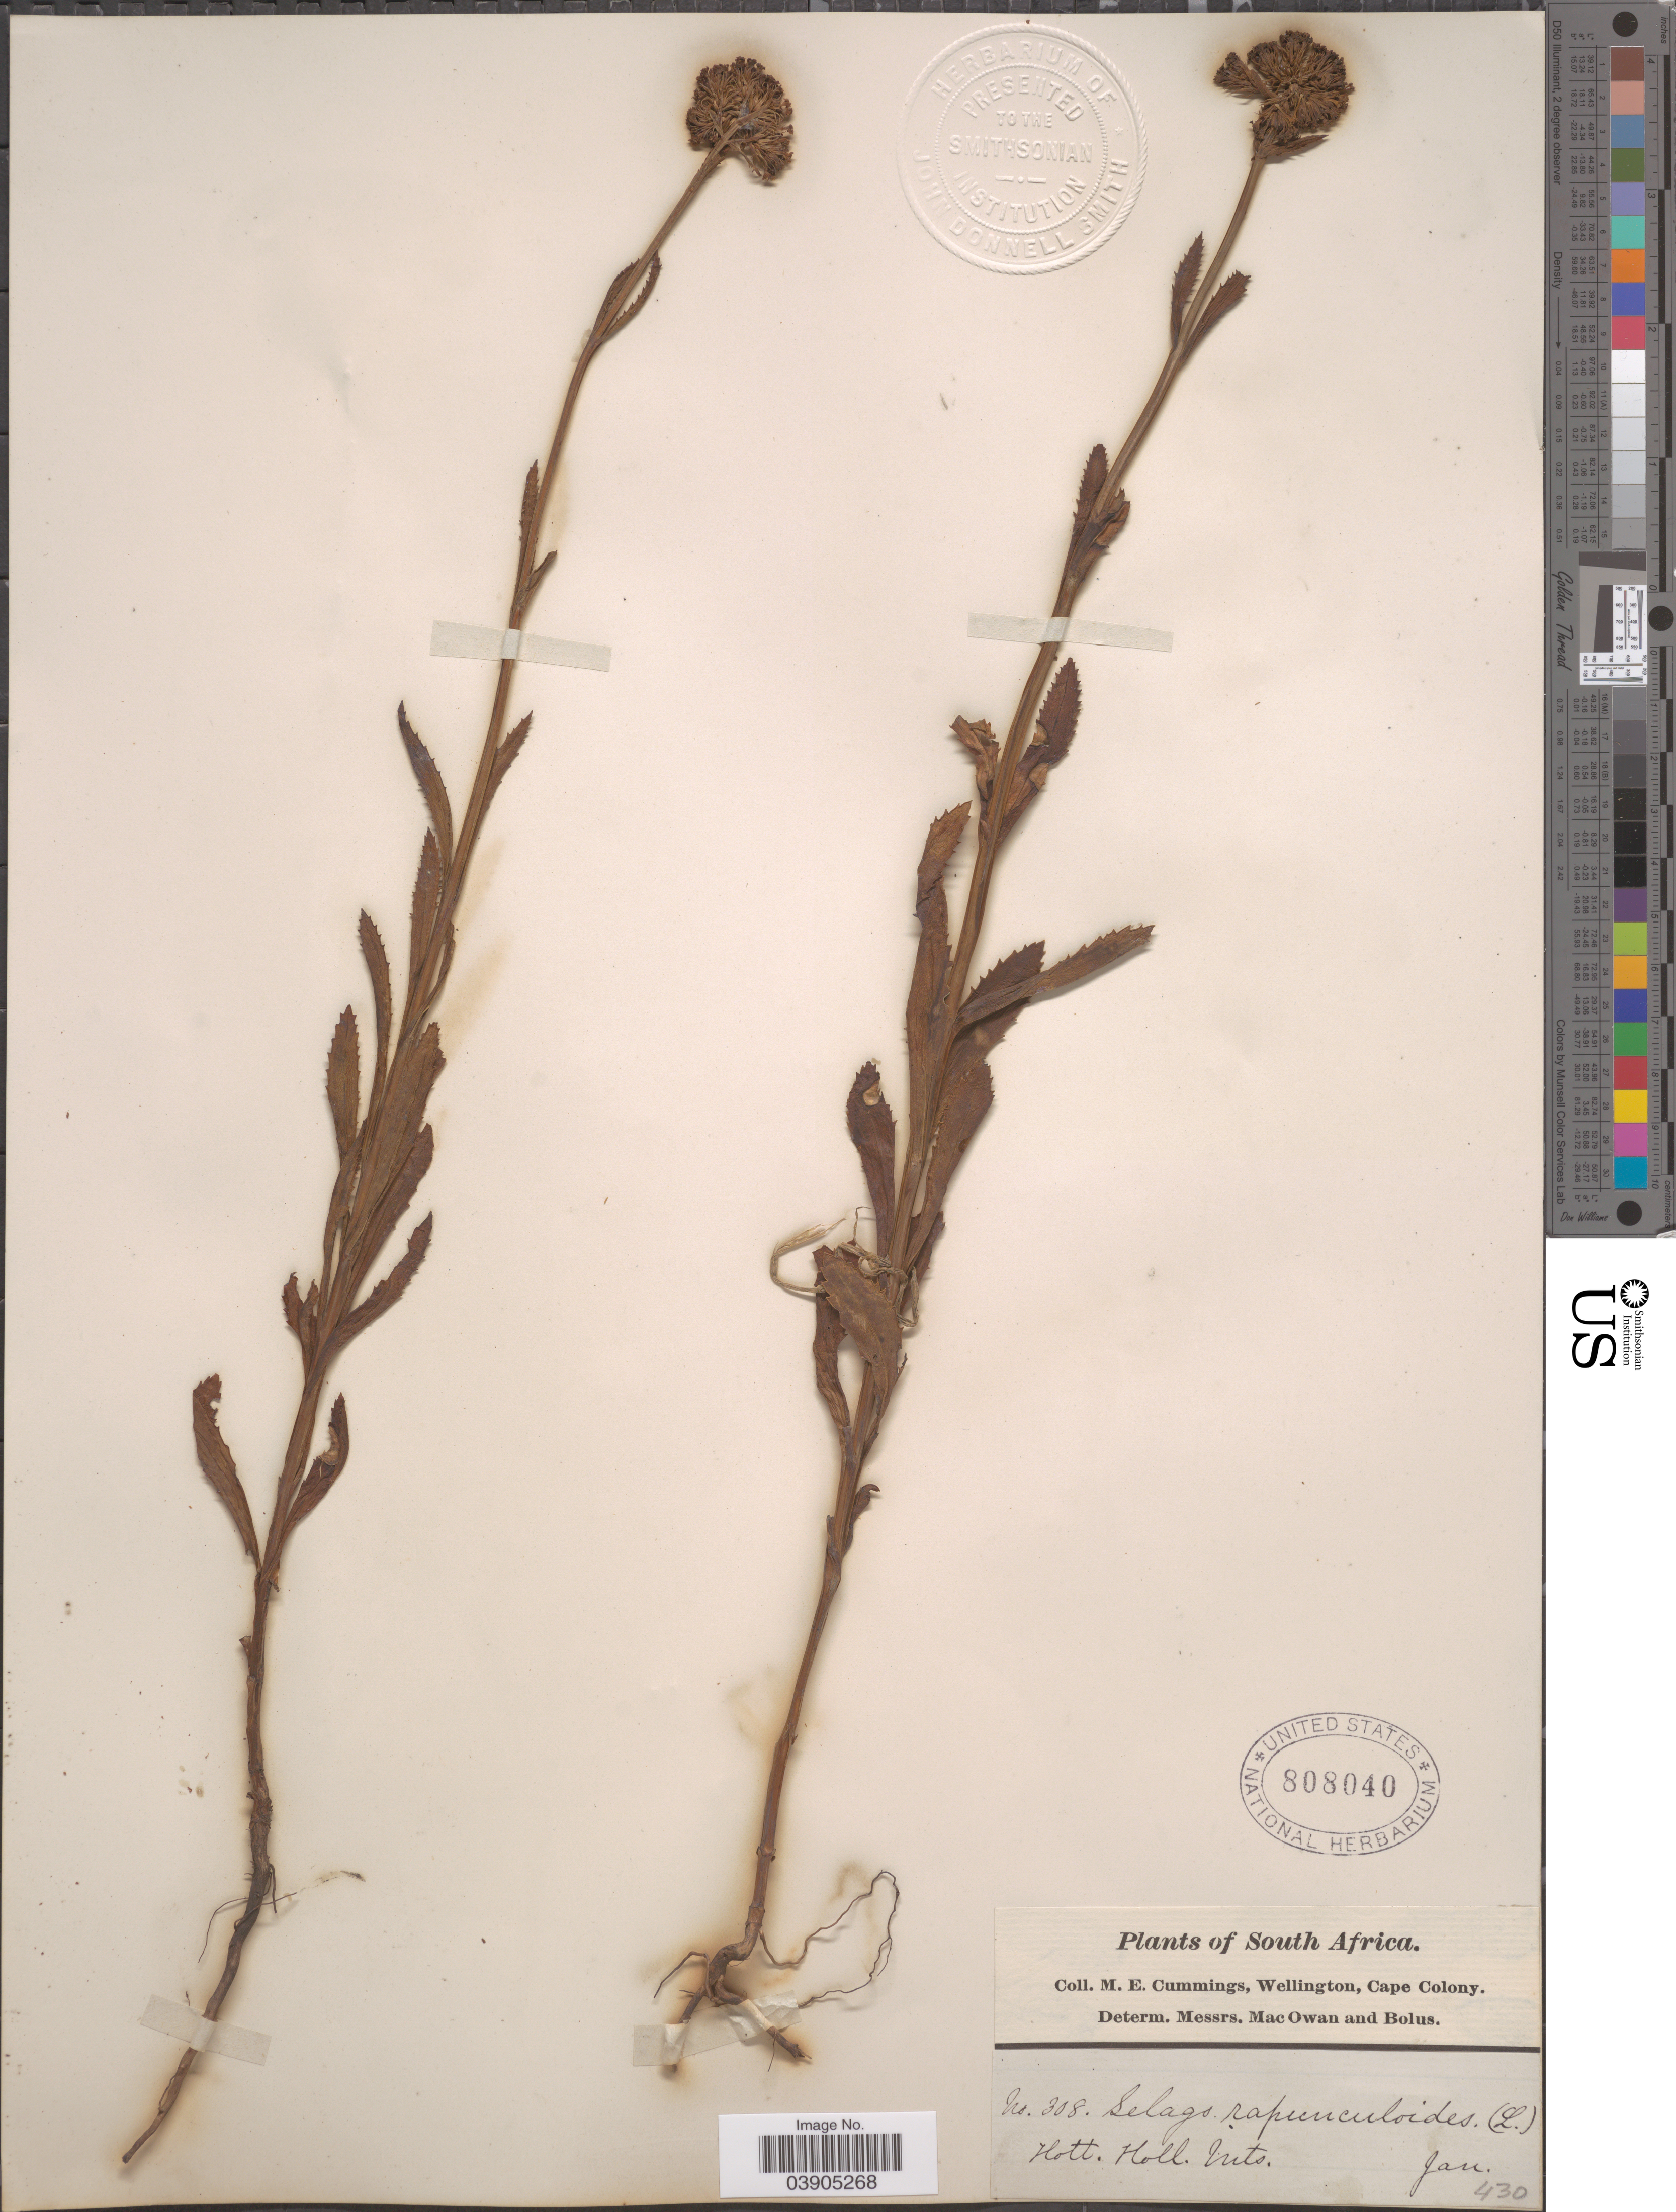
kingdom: Plantae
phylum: Tracheophyta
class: Magnoliopsida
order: Lamiales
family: Scrophulariaceae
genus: Selago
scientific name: Selago rapunculoides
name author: L.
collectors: M. E. Cummings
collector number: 308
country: South Africa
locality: Hott. Holl. Mts.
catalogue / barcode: US 808040